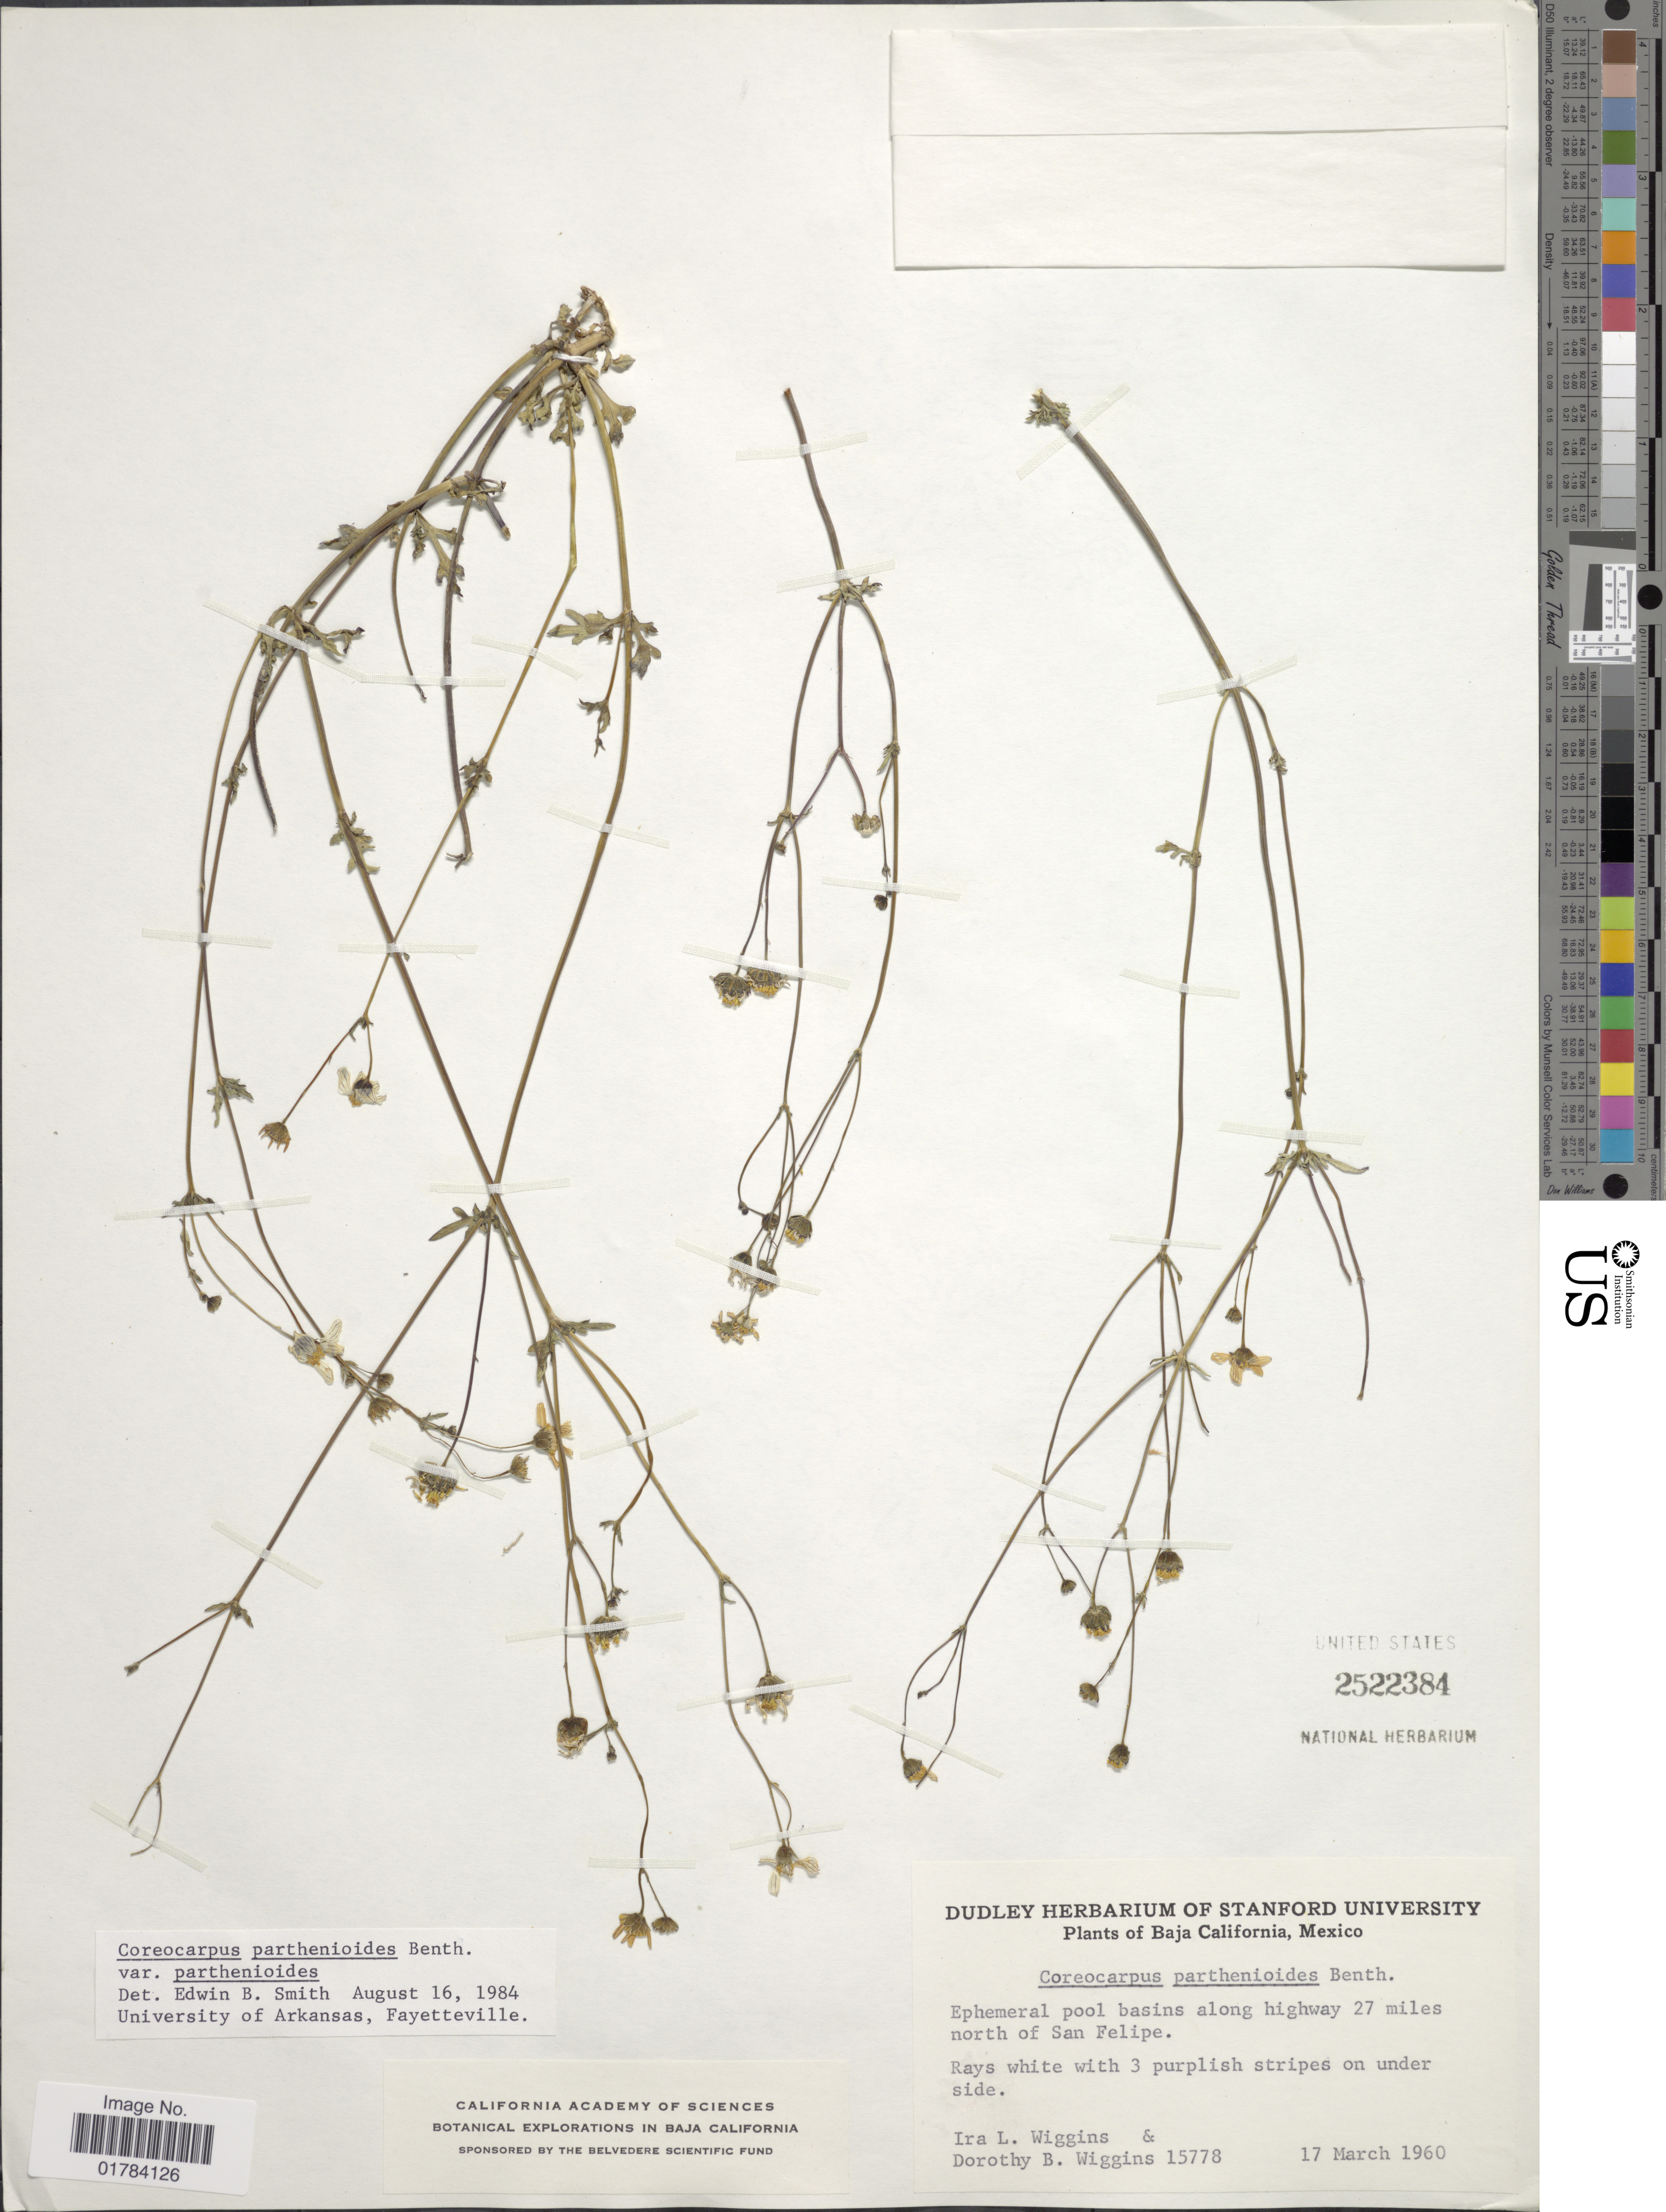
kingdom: Plantae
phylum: Tracheophyta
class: Magnoliopsida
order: Asterales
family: Asteraceae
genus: Coreocarpus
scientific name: Coreocarpus parthenioides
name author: Benth.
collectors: I. L. Wiggins & D. B. Wiggins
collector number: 15778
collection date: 1960-03-17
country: Mexico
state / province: Baja California Sur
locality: Ephemeral pool basins along highway 27 miles north of San Felipe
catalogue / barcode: US 2522384